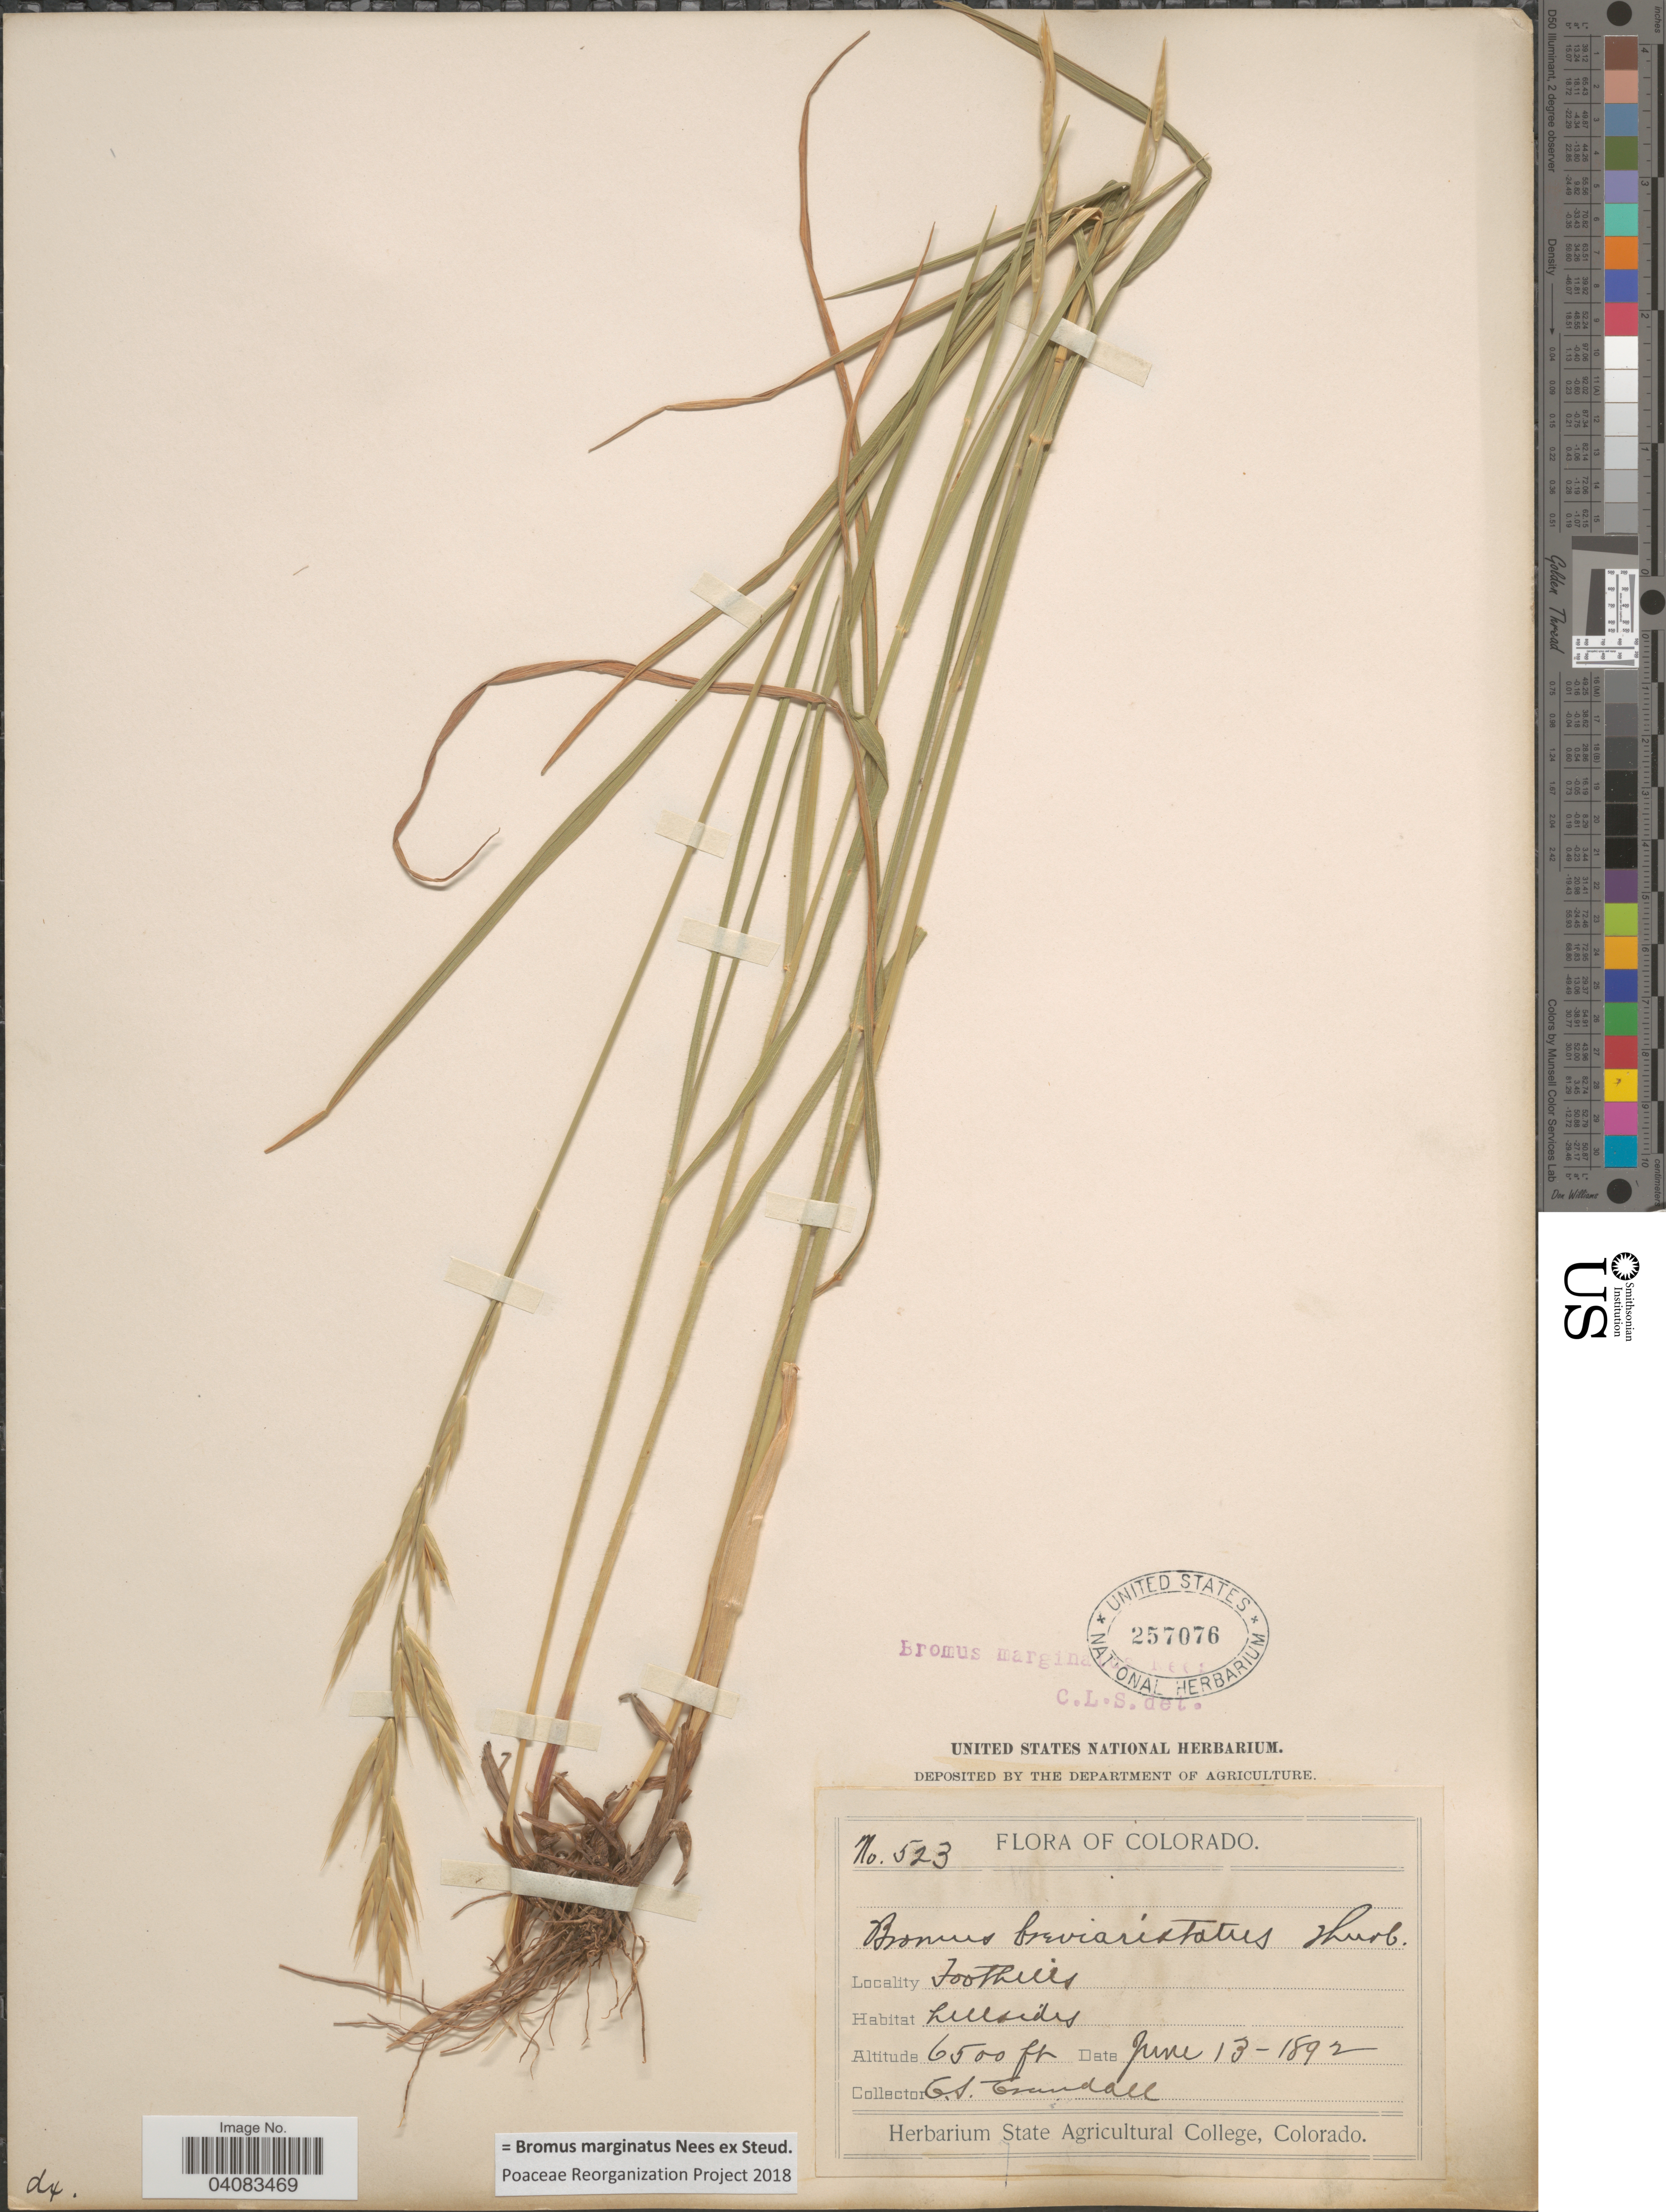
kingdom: Plantae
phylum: Tracheophyta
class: Liliopsida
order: Poales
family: Poaceae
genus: Bromus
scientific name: Bromus marginatus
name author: Nees ex Steud.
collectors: C. Crandall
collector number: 523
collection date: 1892-06-13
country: United States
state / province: Colorado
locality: Foothills. Hillsides.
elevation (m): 1981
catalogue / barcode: US 257076